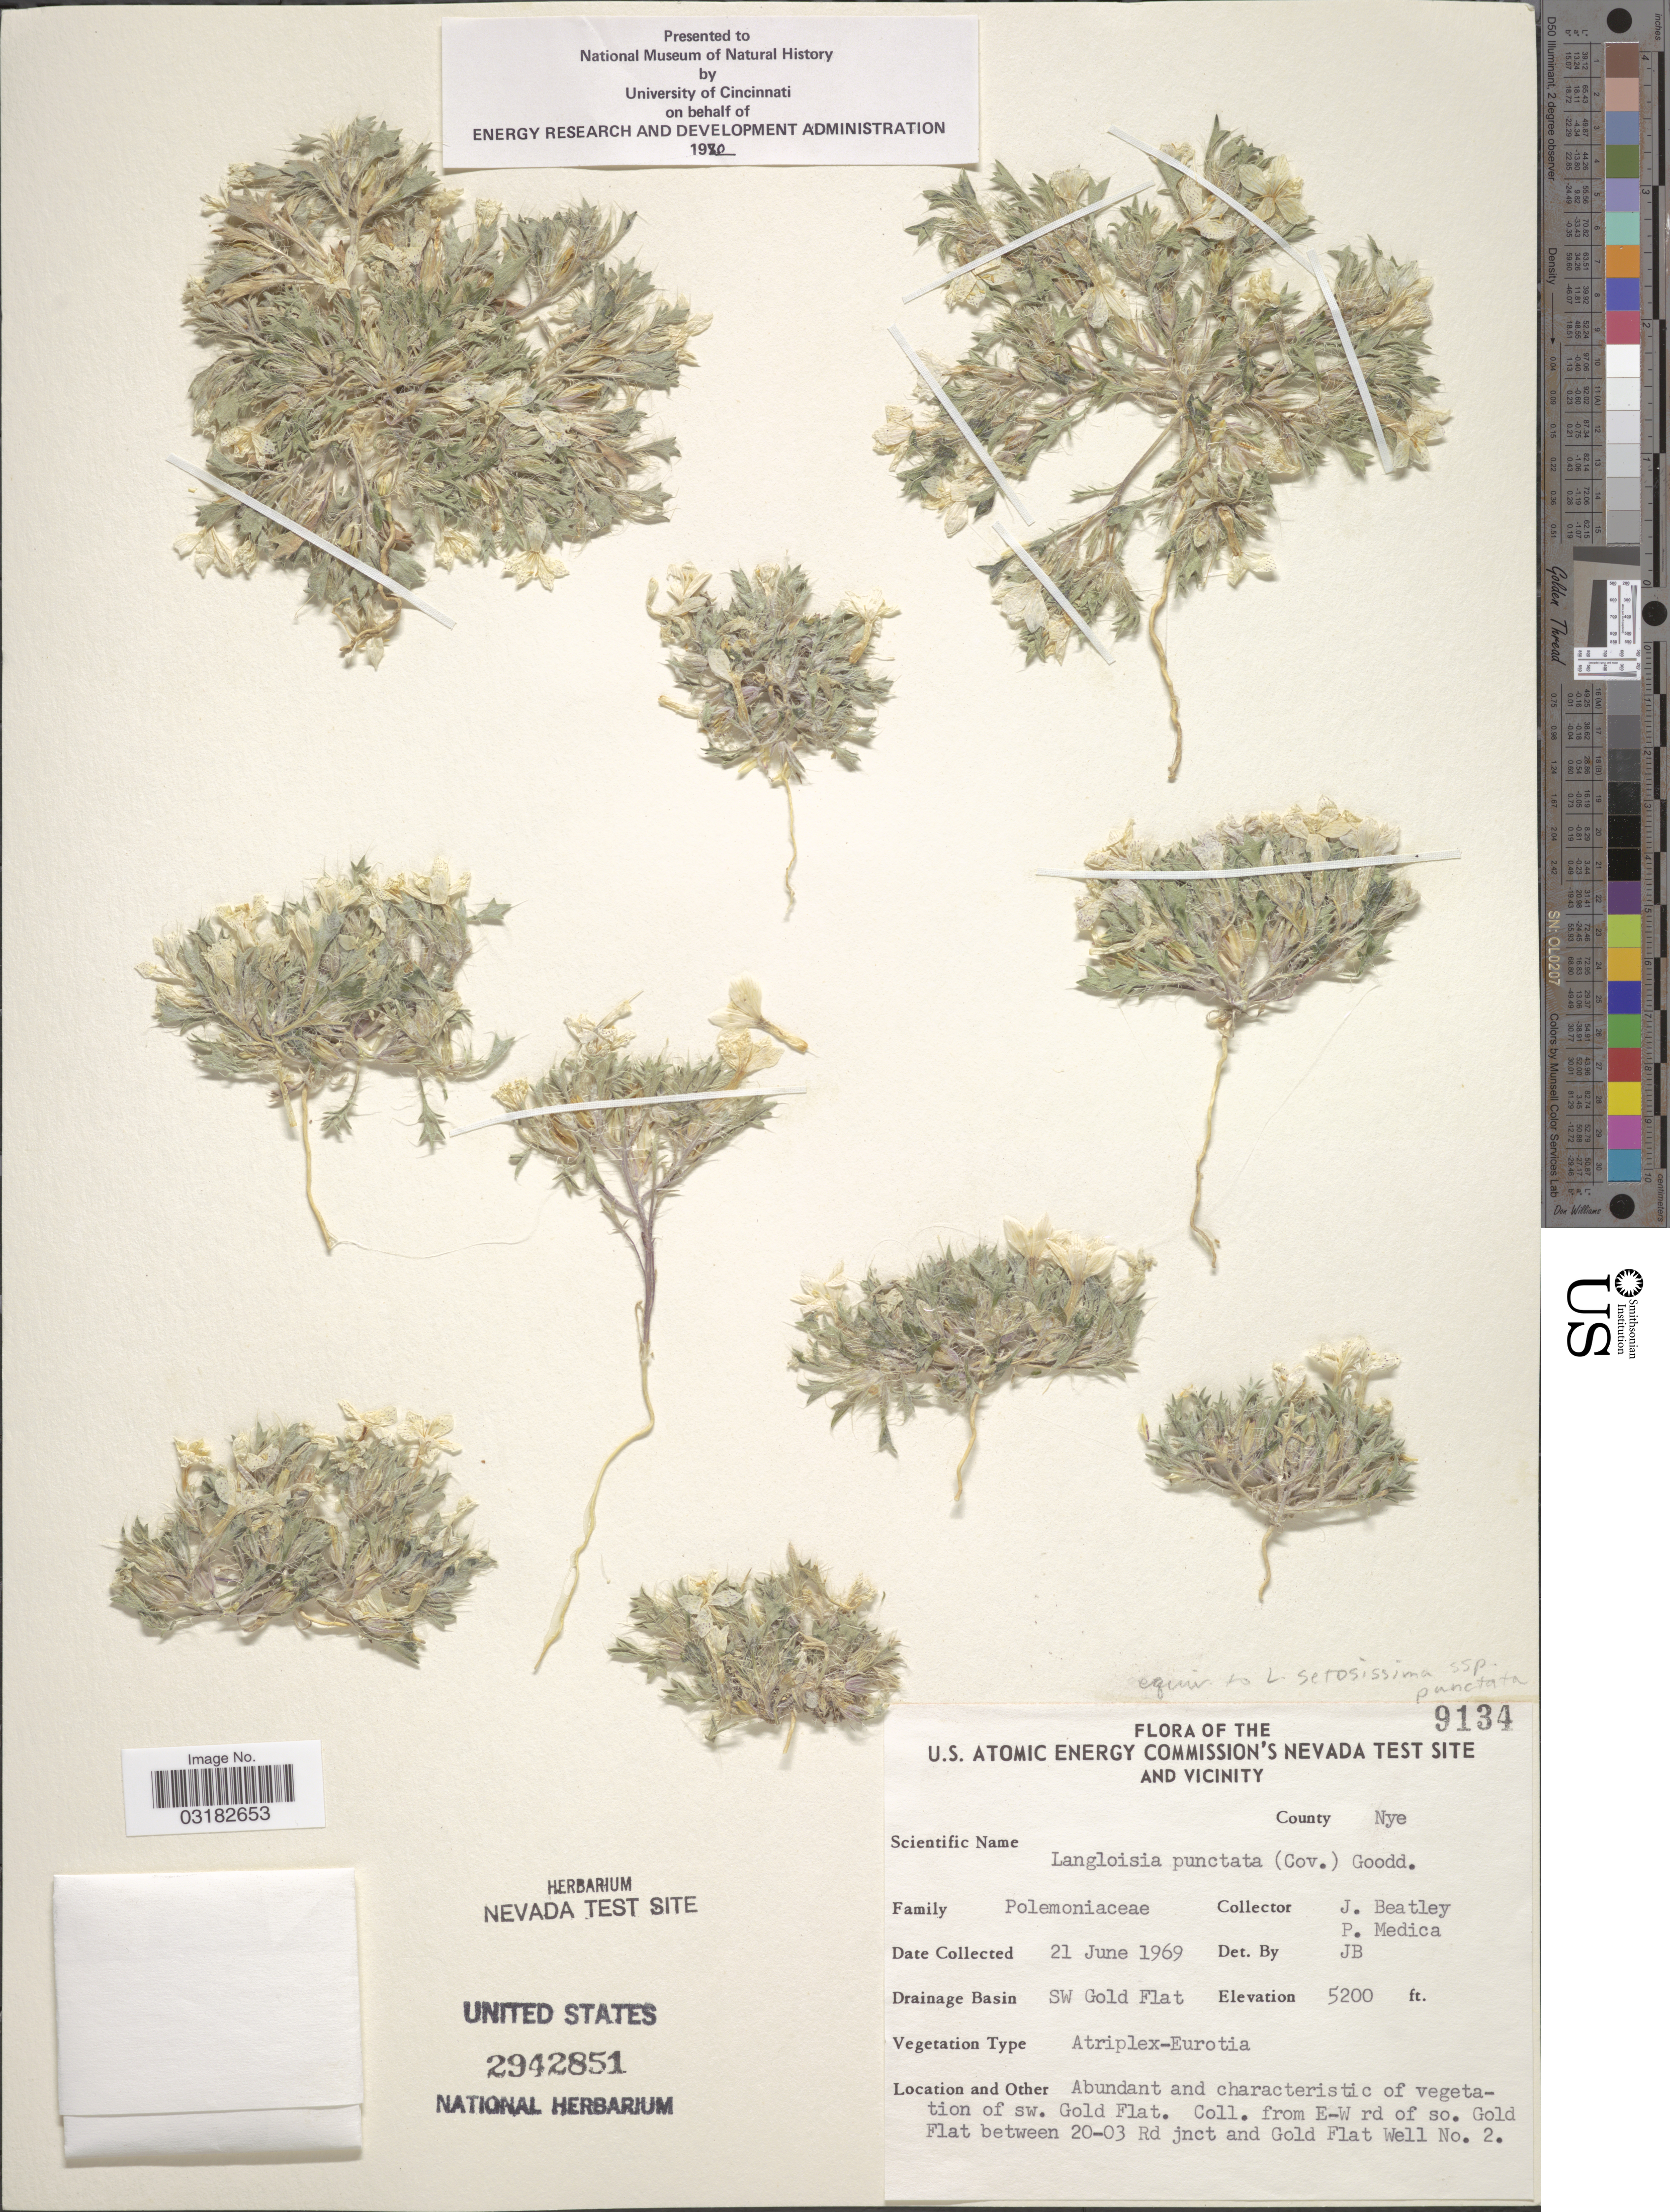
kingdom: Plantae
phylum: Tracheophyta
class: Magnoliopsida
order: Ericales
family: Polemoniaceae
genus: Langloisia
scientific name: Langloisia setosissima subsp. punctata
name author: (A. Gray ex Coville) Timbrook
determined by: Strong, Mark T., (BOT), Smithsonian Institution - National Museum of Natural History (UNITED STATES)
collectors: J. C. Beatley & P. Medica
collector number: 9134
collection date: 1969-06-21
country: United States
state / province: Nevada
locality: The U.S. Atomic Energy Commission's Nevada test site and vicinity. County Nye. Drainage Basin SW Gold Flat. Abundant and characteristic of vegetation of sw. Gold Flat. Coll. from E-W rd of so. Gold Flat between 20-03 Rd jnct and Gold Flat Well No. 2.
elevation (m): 1585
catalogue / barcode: US 2942851